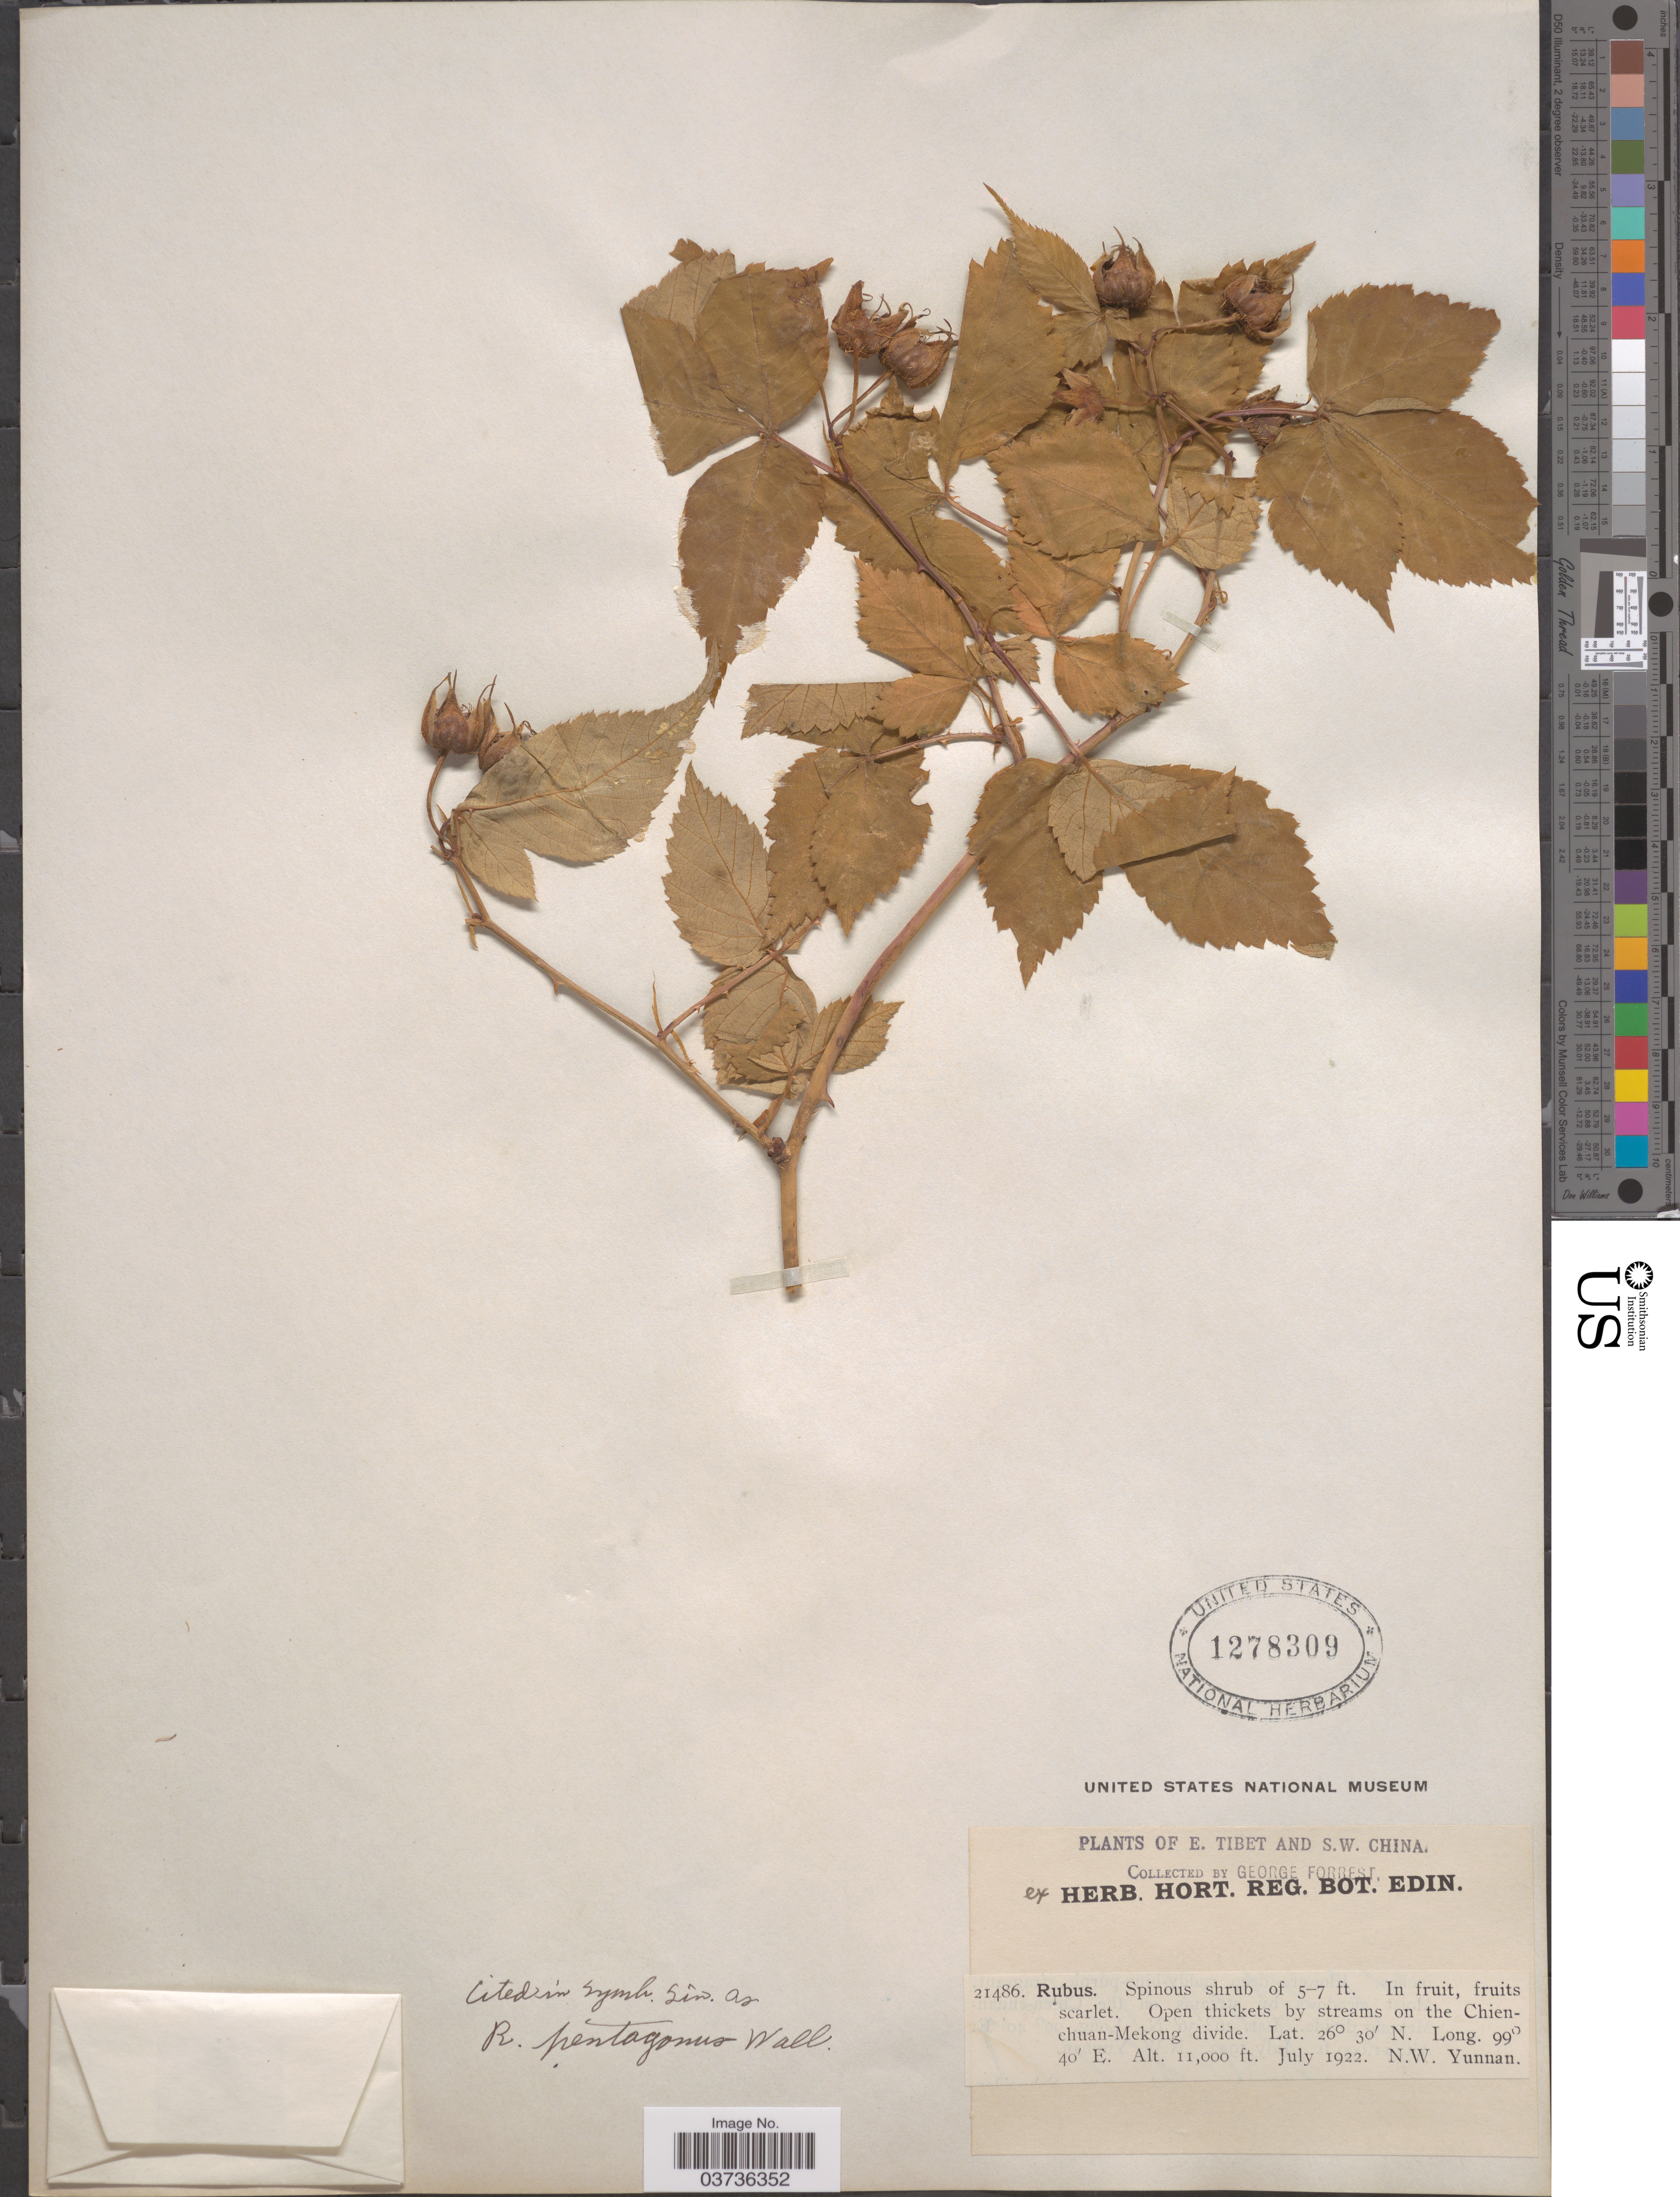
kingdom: Plantae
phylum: Tracheophyta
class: Magnoliopsida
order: Rosales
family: Rosaceae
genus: Rubus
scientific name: Rubus pentagons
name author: Wall. & Focke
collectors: G. Forrest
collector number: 21486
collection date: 1922-07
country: China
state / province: Yunnan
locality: S.W. China. Open thickets by streams on the Chienchuan-Mekong divide. N.W. Yunnan.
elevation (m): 3353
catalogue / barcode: US 1278309